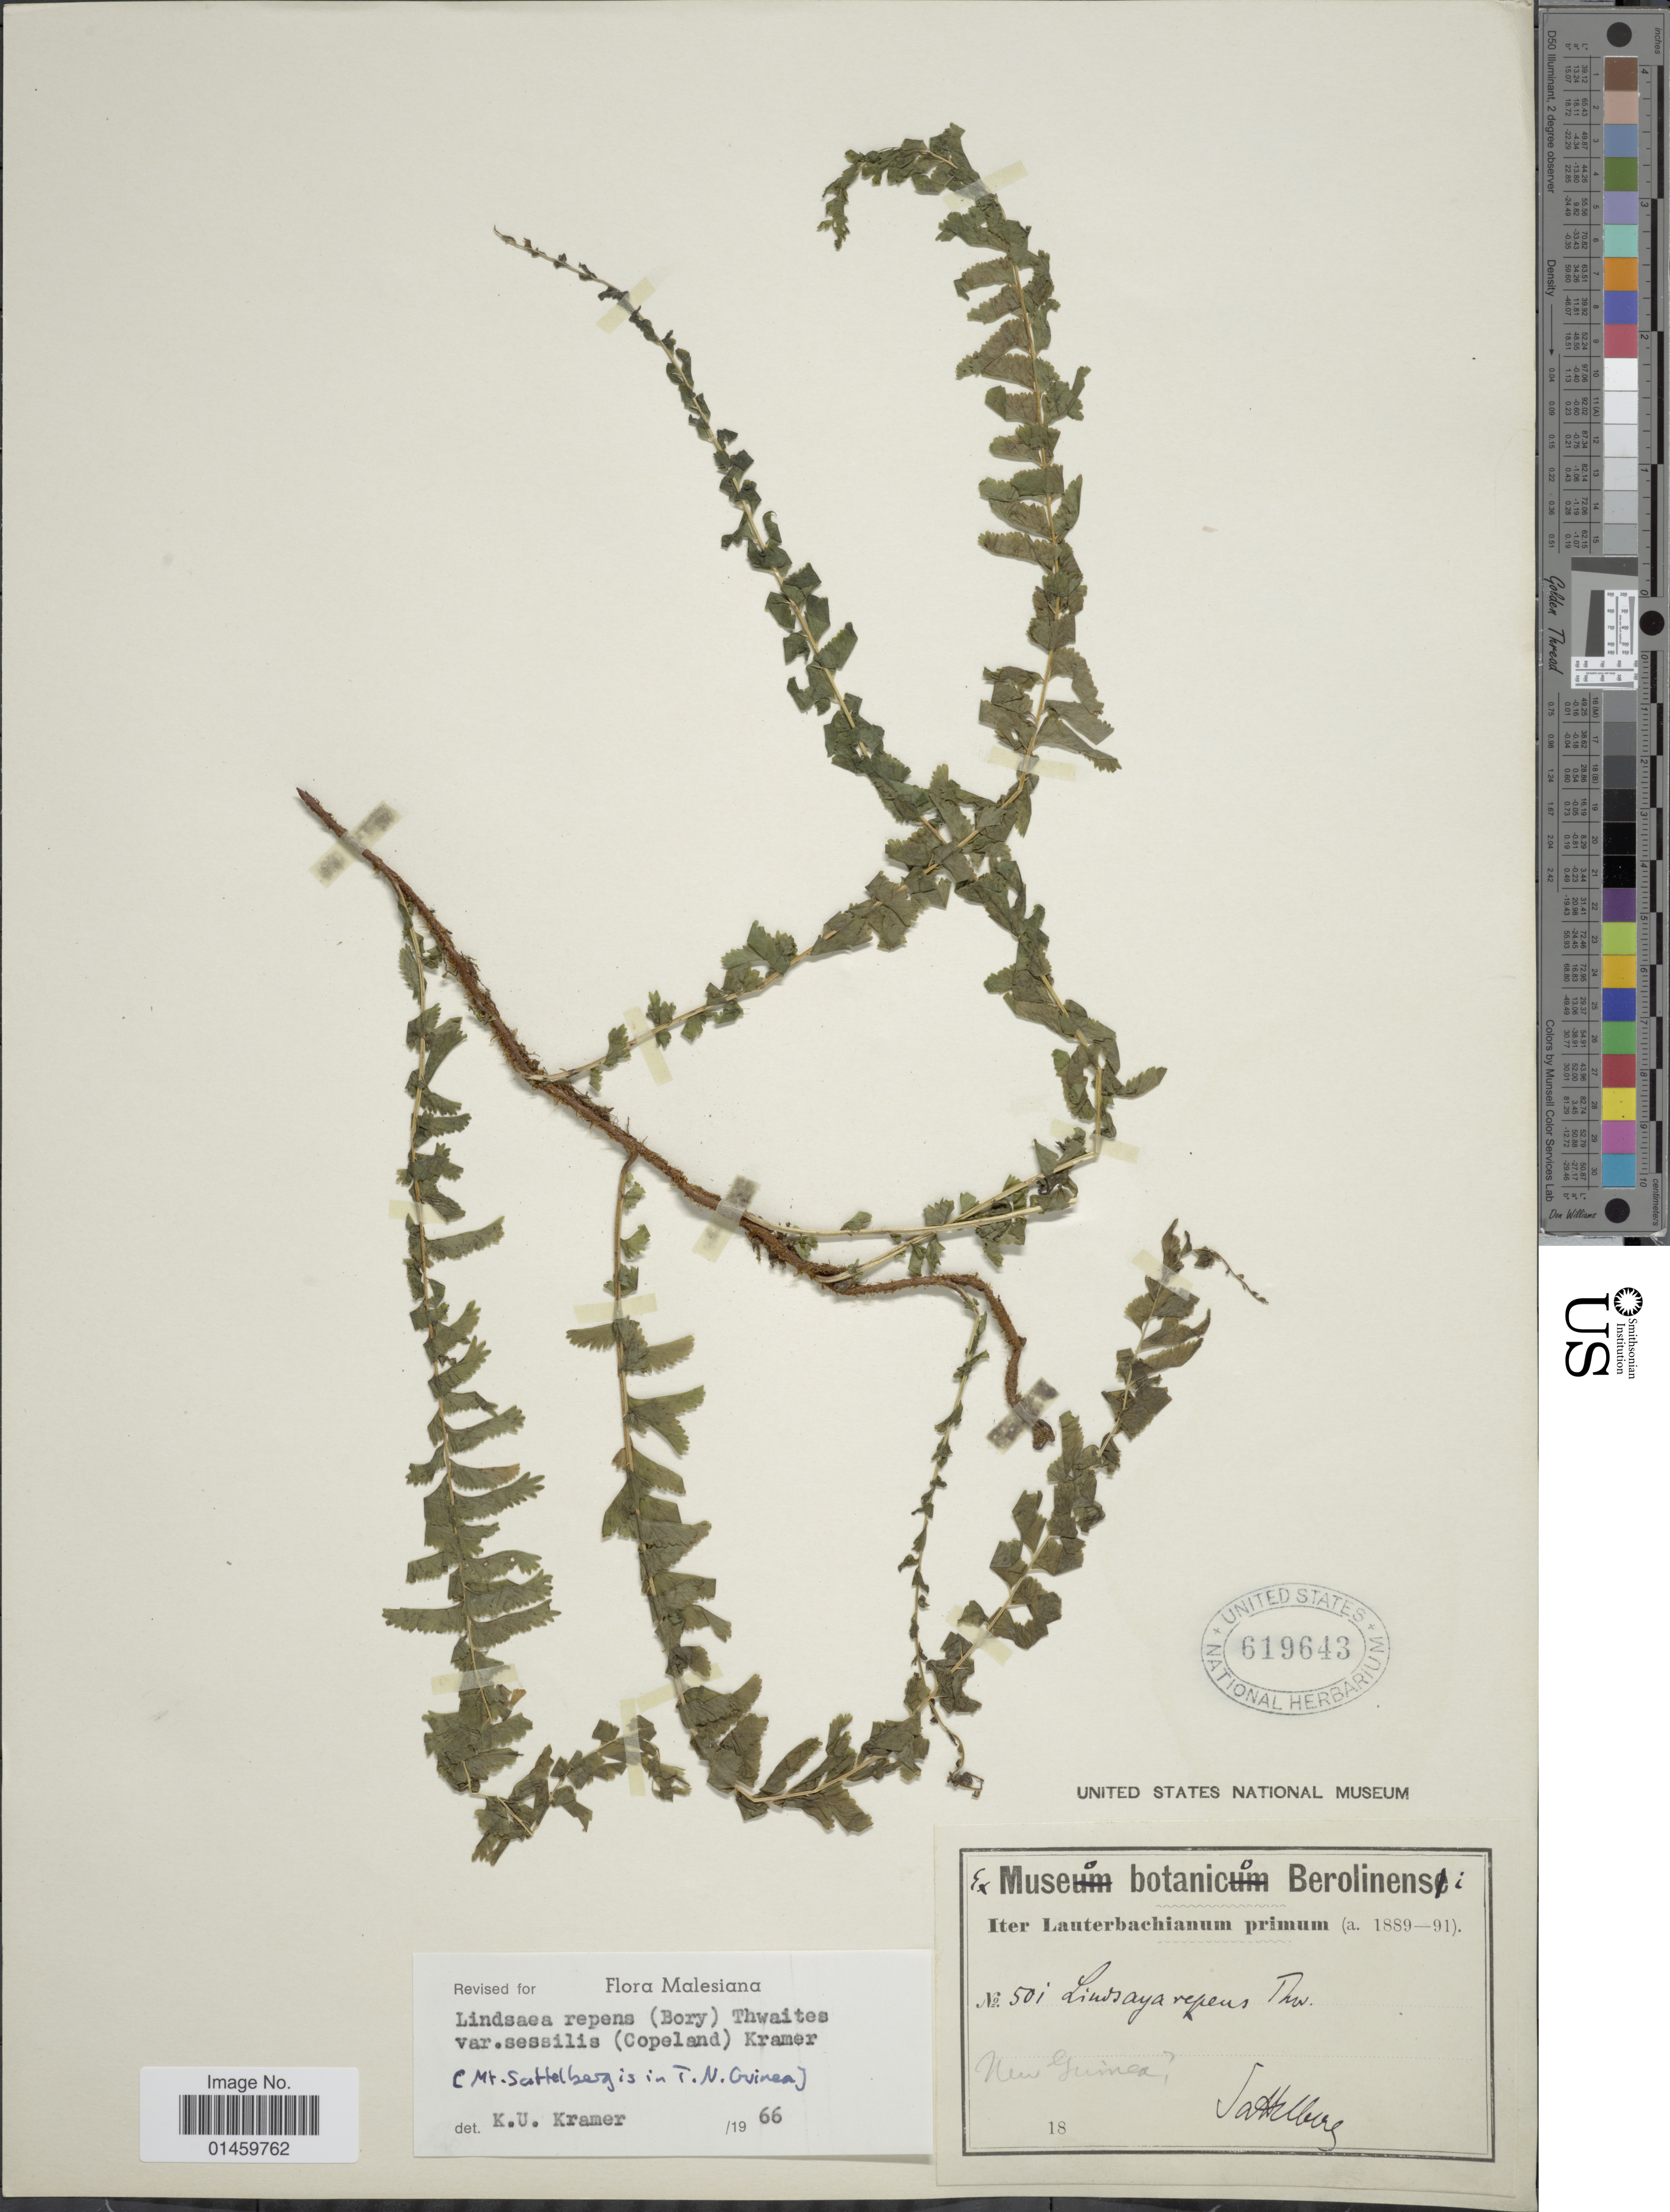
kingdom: Plantae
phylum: Tracheophyta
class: Polypodiopsida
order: Polypodiales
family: Lindsaeaceae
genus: Lindsaea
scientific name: Lindsaea repens var. sessilis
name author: (Copel.) K.U. Kramer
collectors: Sattelberg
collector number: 501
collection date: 1889/1891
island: New Guinea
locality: New Guinea.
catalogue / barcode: US 619643